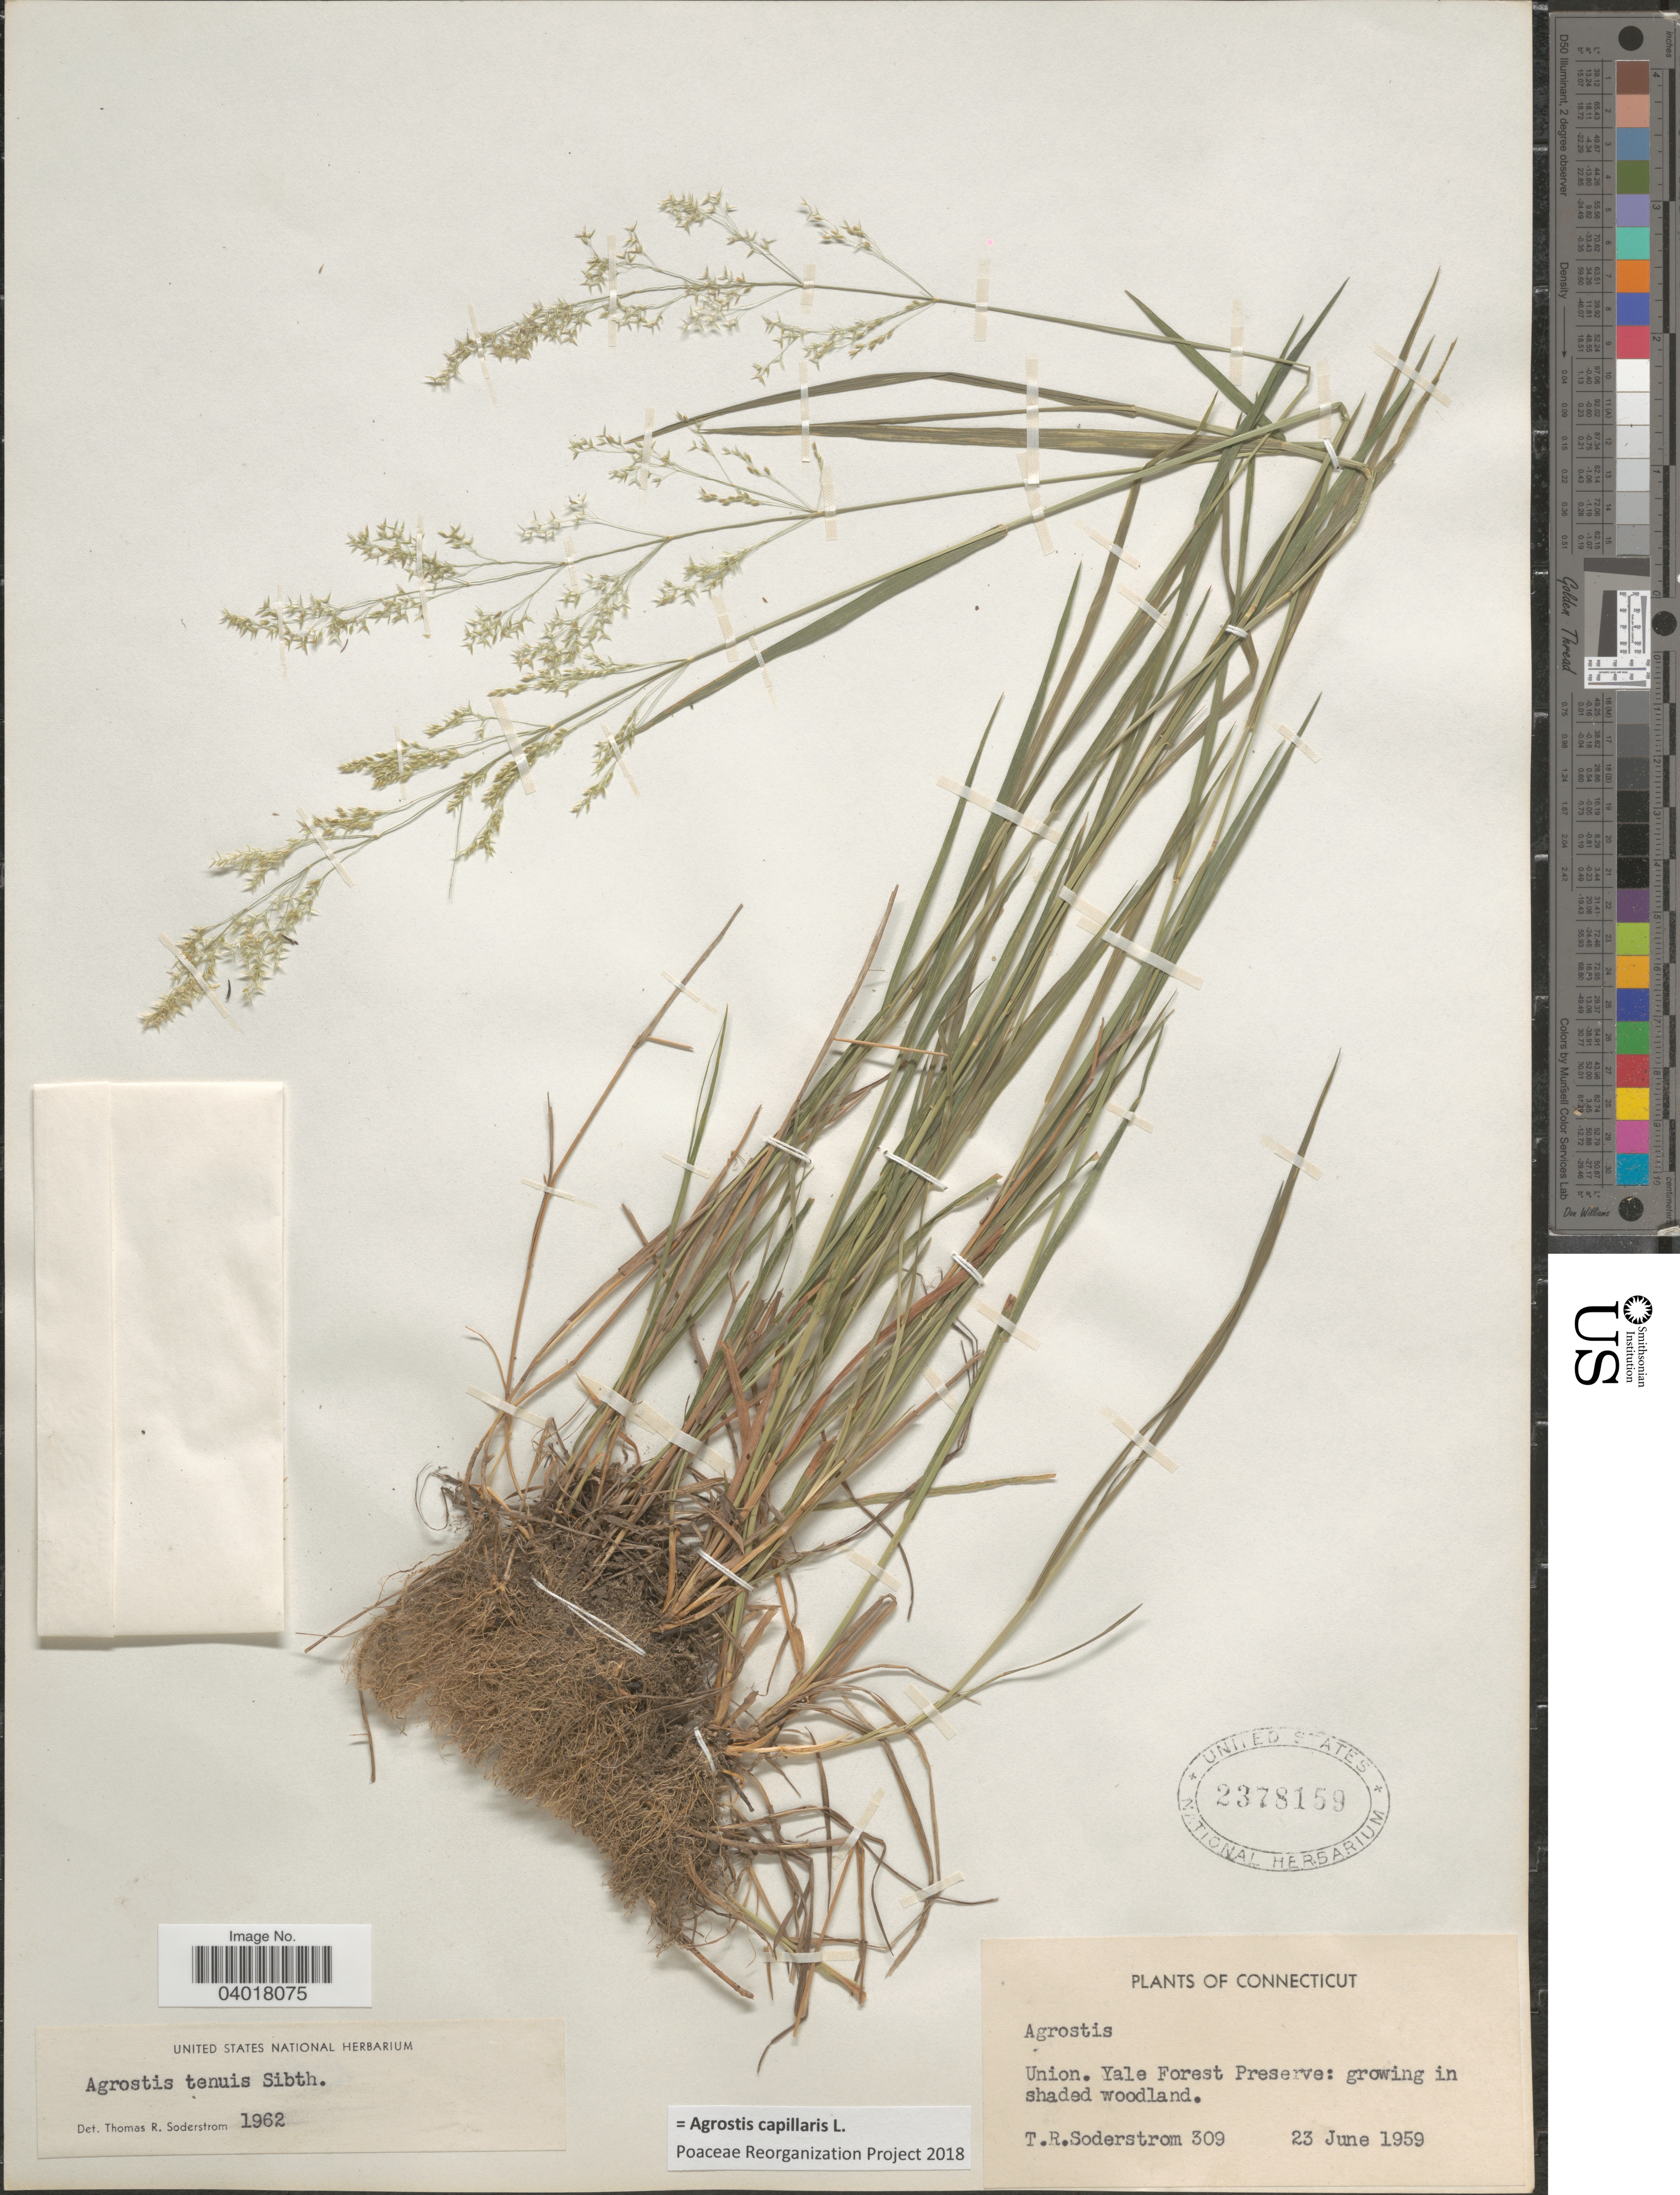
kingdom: Plantae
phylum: Tracheophyta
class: Liliopsida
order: Poales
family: Poaceae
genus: Agrostis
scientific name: Agrostis capillaris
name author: L.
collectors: T. R. Soderstrom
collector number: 309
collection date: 1959-06-23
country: United States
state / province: Connecticut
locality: Union. Yale Forest Preserve: growing in shaded woodland.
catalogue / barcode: US 2378159